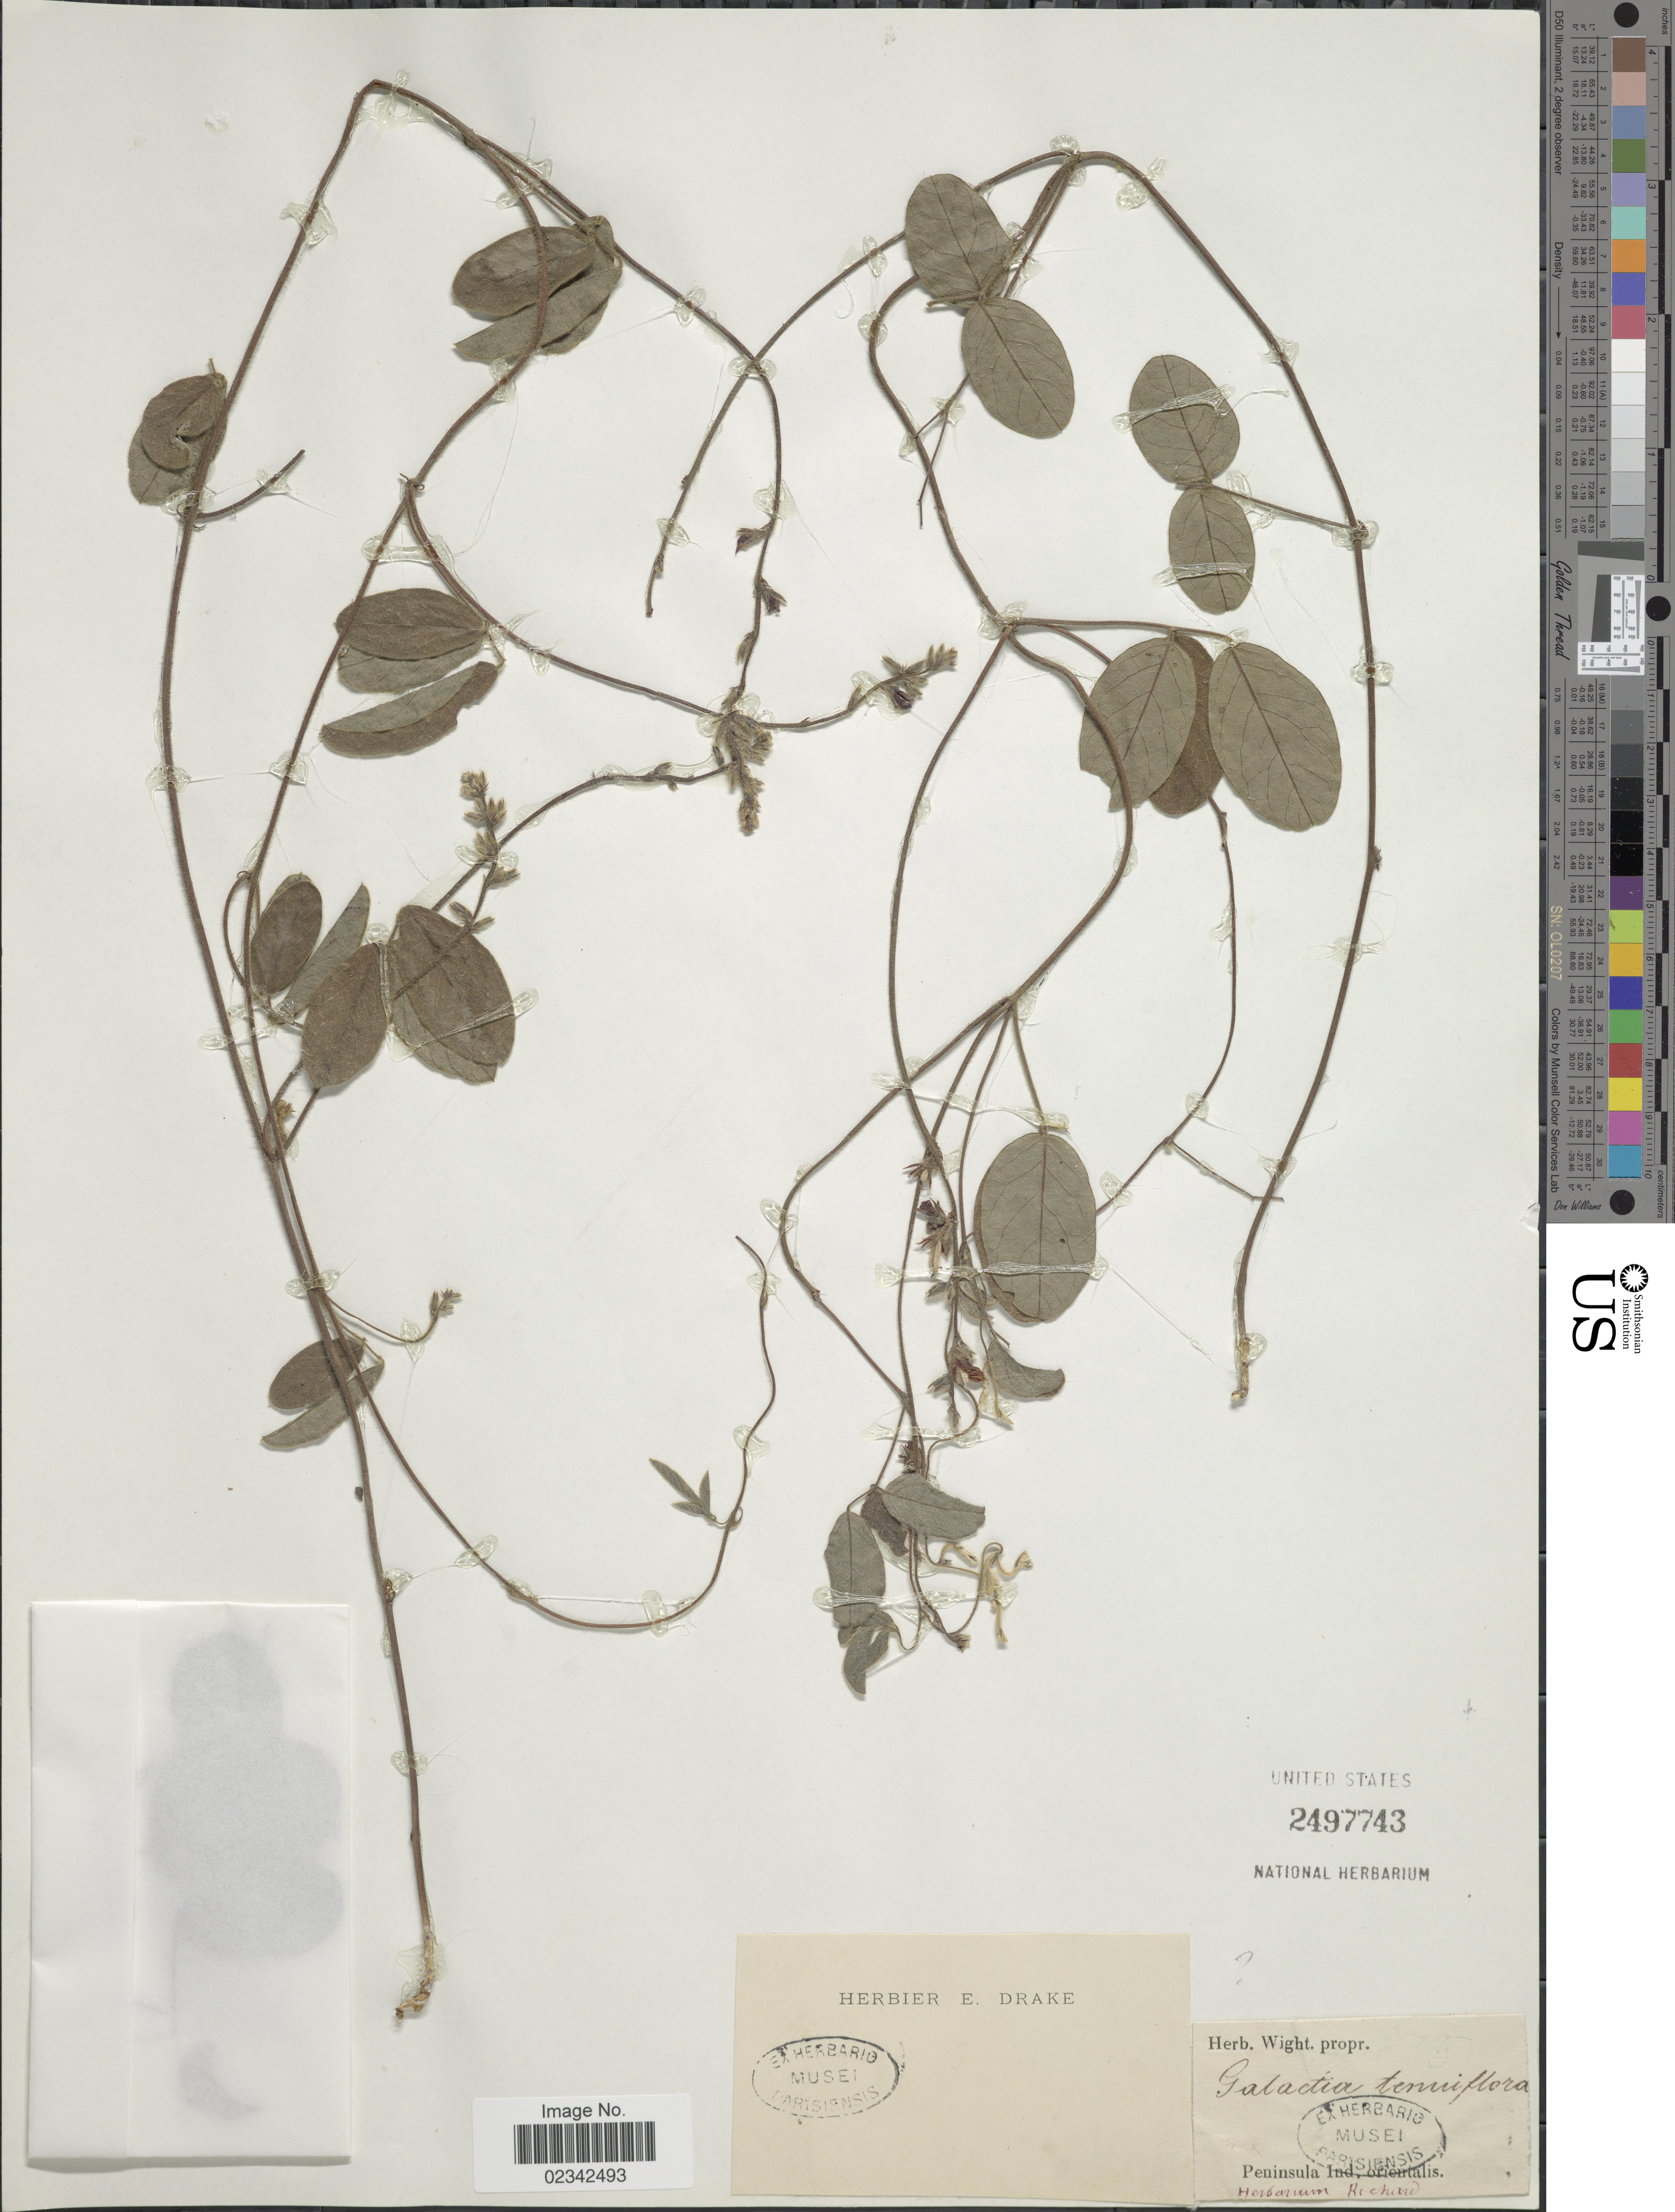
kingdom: Plantae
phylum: Tracheophyta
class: Magnoliopsida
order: Fabales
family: Fabaceae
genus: Galactia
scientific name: Galactia tenuiflora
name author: (J.G. Klein ex Willd.) Wight & Arn.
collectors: ex herb. Richard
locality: Peninsula Ind. orientalis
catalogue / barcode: US 2497743